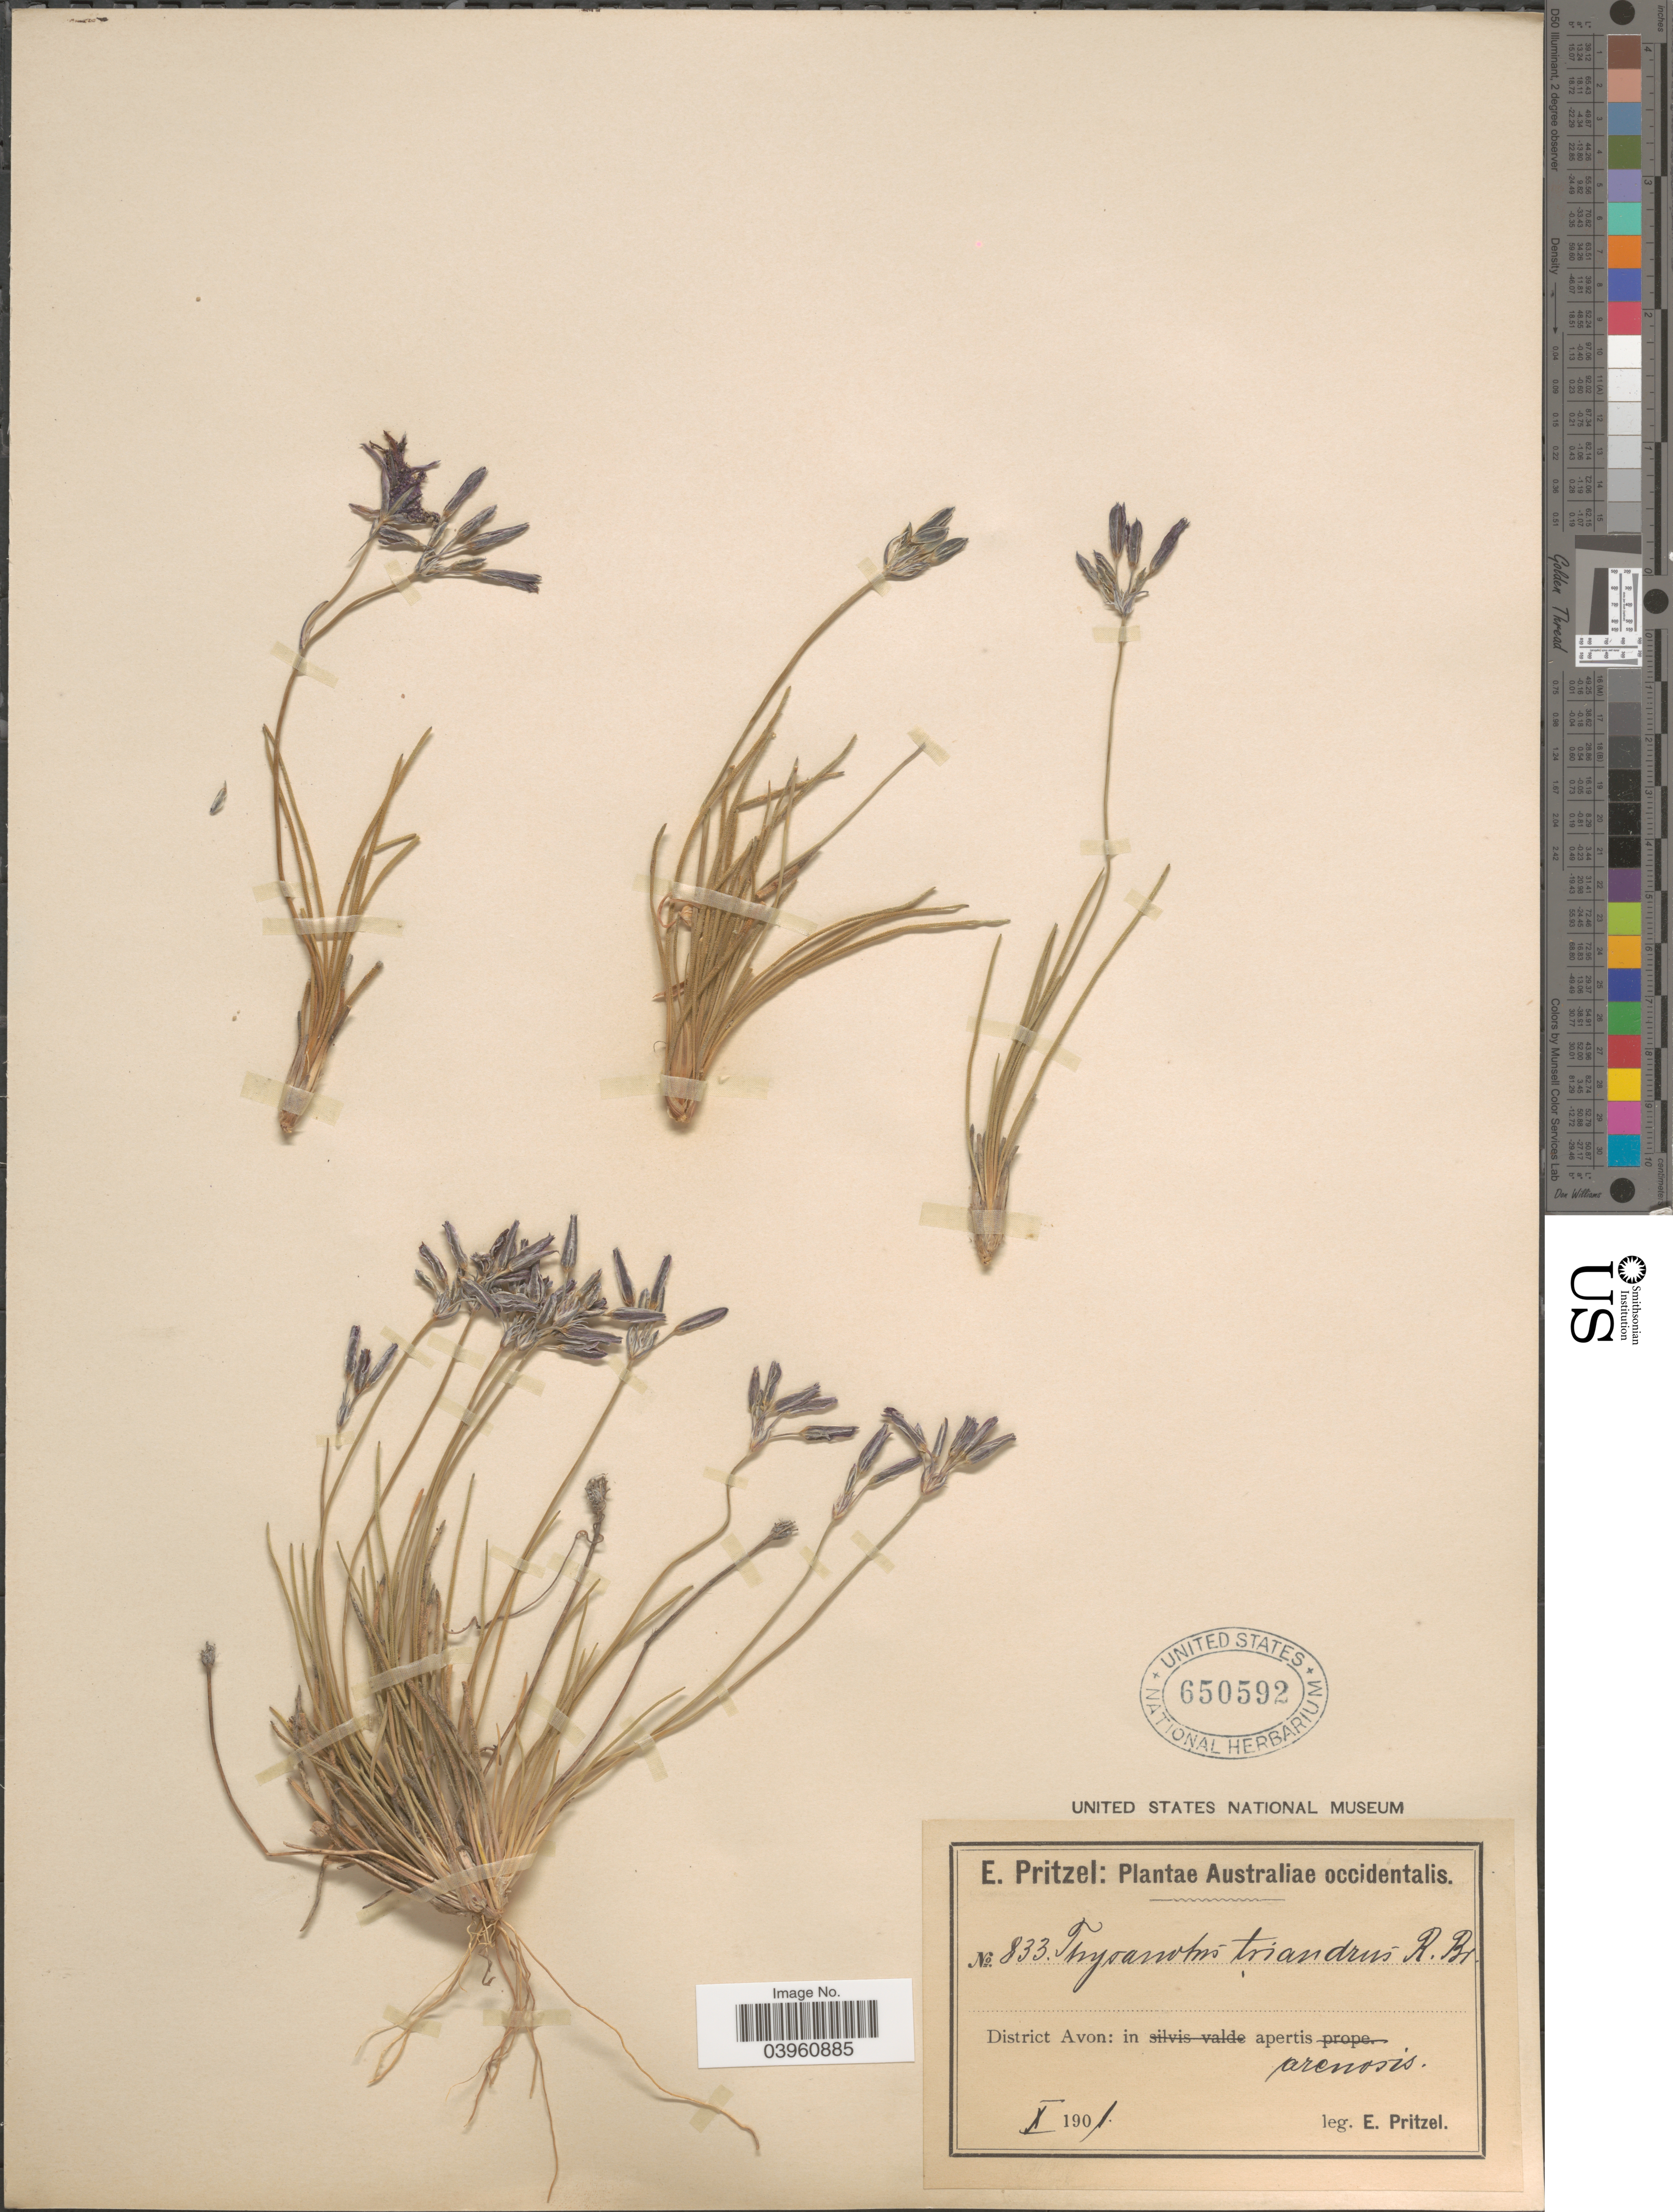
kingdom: Plantae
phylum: Tracheophyta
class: Liliopsida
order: Asparagales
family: Asparagaceae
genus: Thysanotus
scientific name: Thysanotus triandrus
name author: (Labill.) R. Br.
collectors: E. G. Pritzel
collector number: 833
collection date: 1901-10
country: Australia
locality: Australiae occidentalis. District Avon: in apertis arenosis.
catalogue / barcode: US 650592